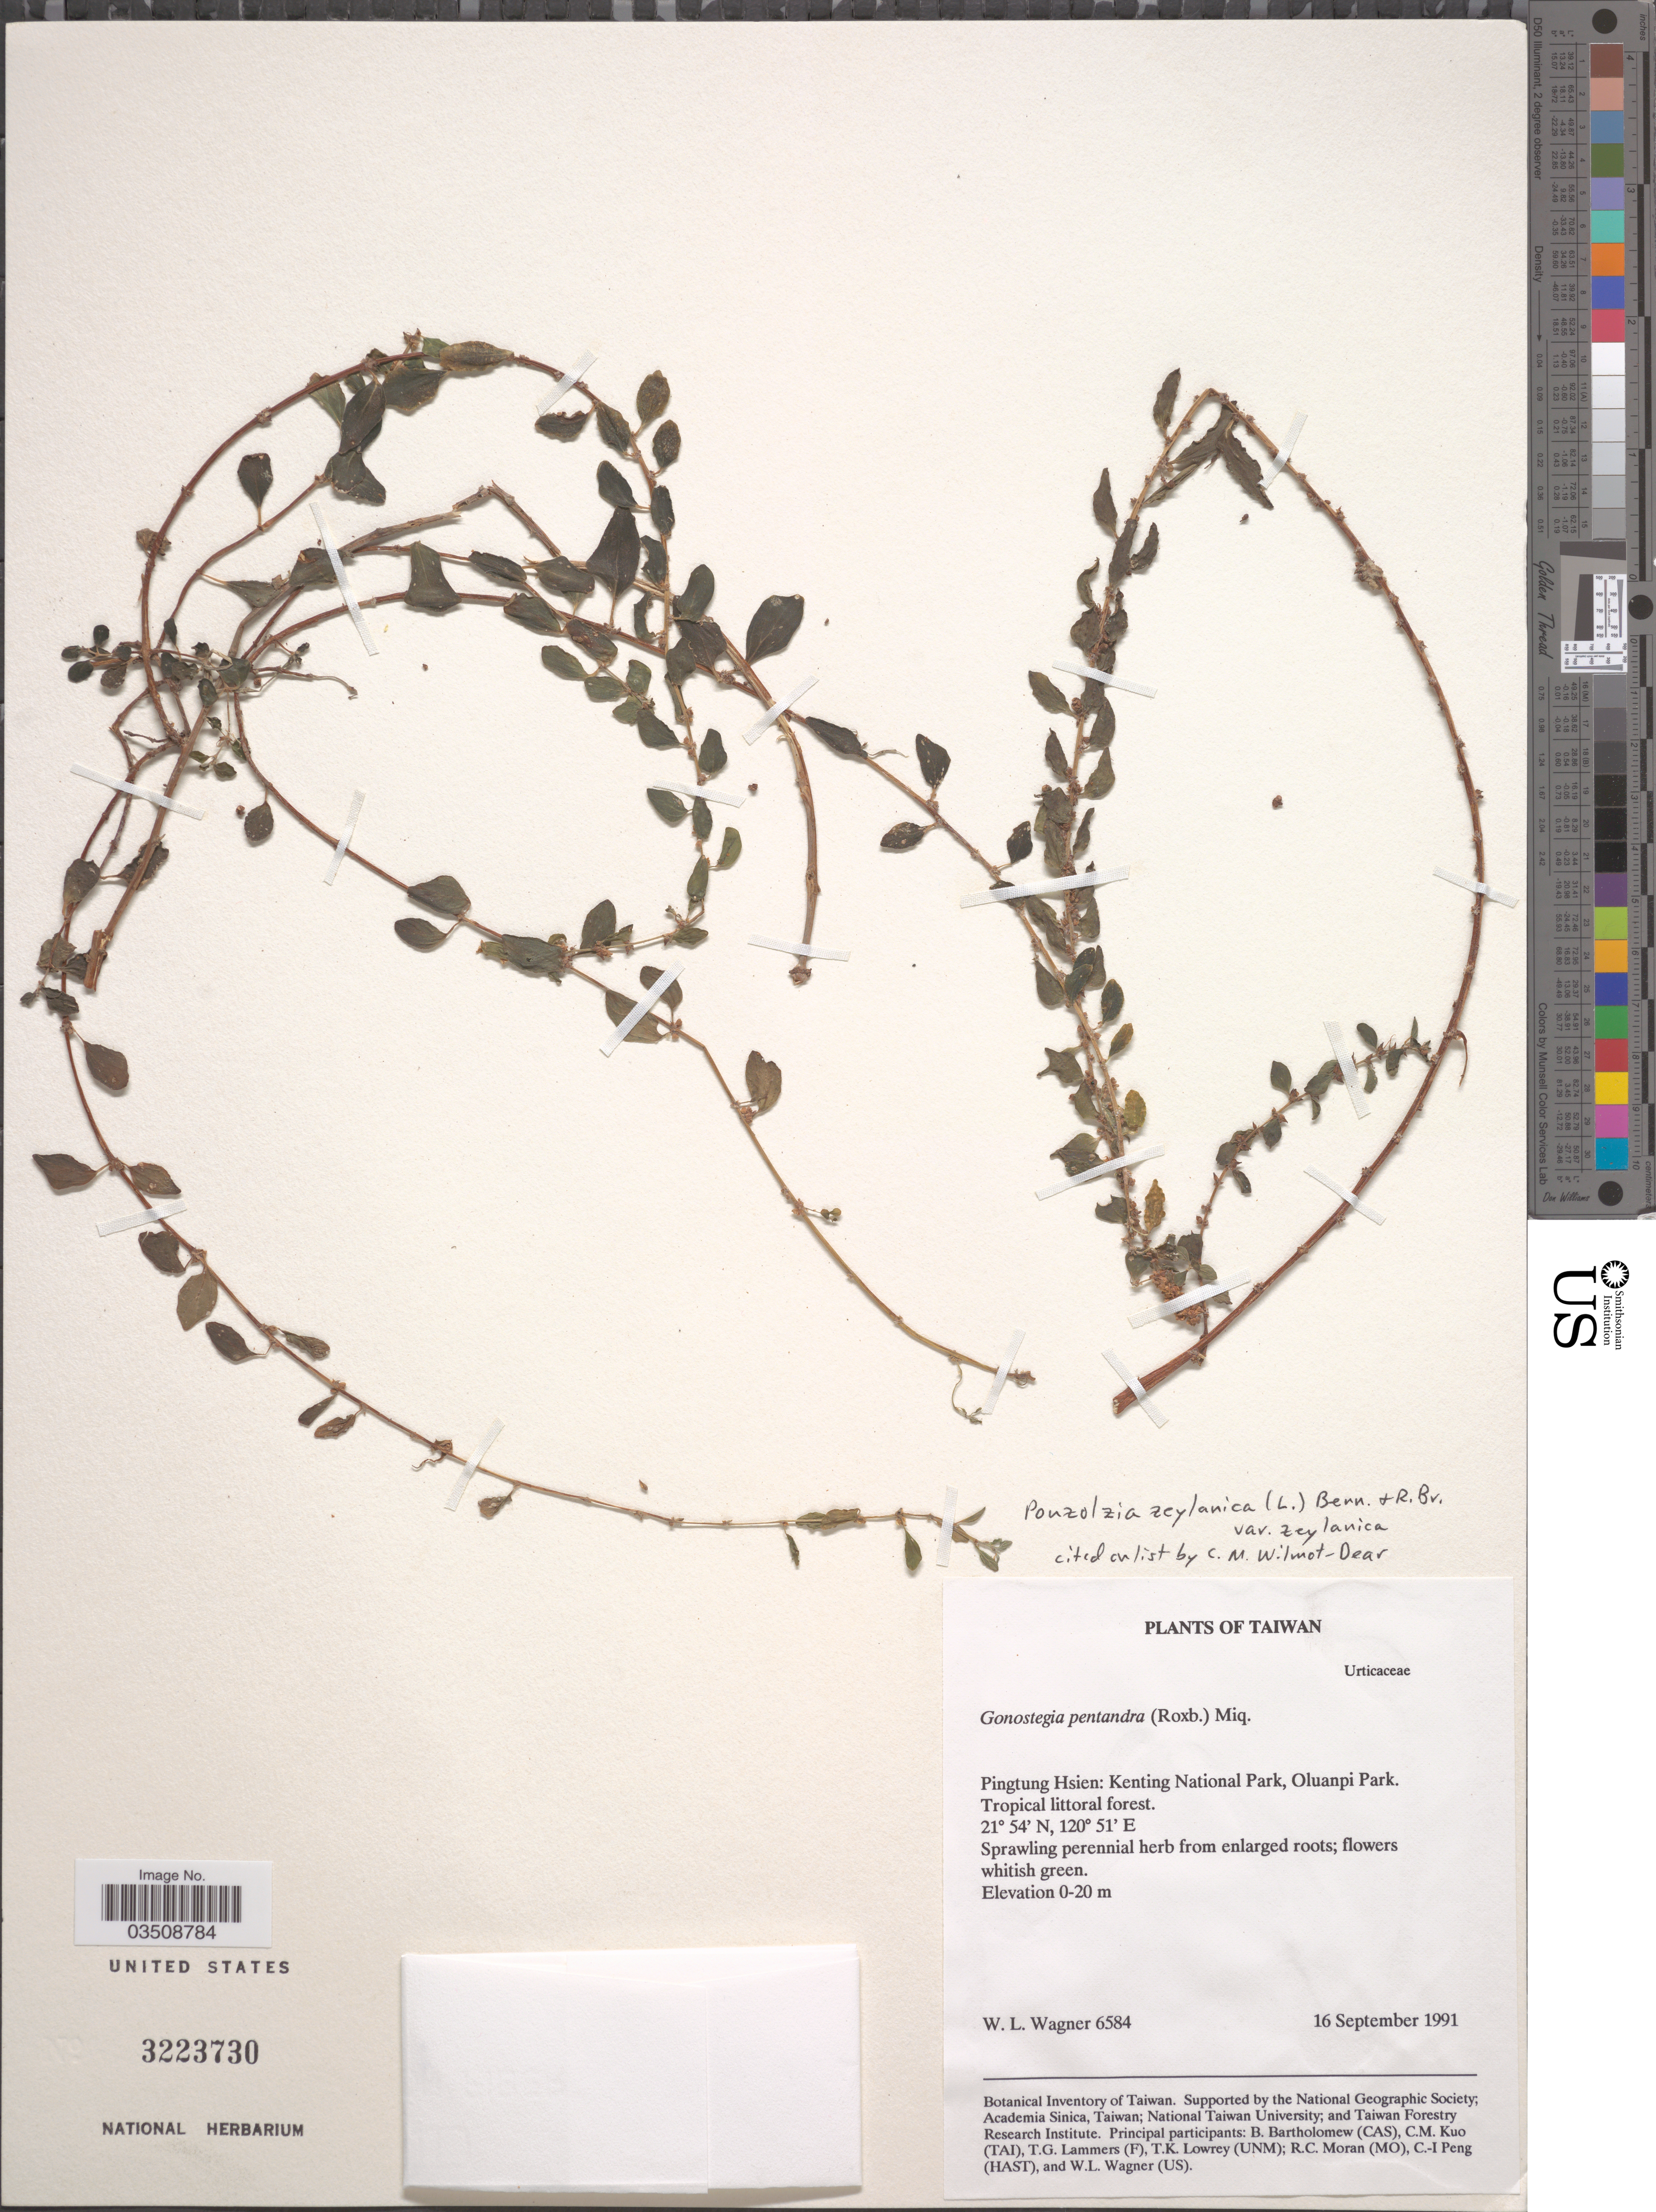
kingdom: Plantae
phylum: Tracheophyta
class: Magnoliopsida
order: Rosales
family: Urticaceae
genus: Pouzolzia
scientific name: Pouzolzia zeylanica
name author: (L.) Benn.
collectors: W. L. Wagner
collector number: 6584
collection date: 1991-09-16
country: Taiwan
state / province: Pingtung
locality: Pingtung Hsien: Kenting National Park, Oluanpi Park.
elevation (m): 0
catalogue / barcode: US 3223730